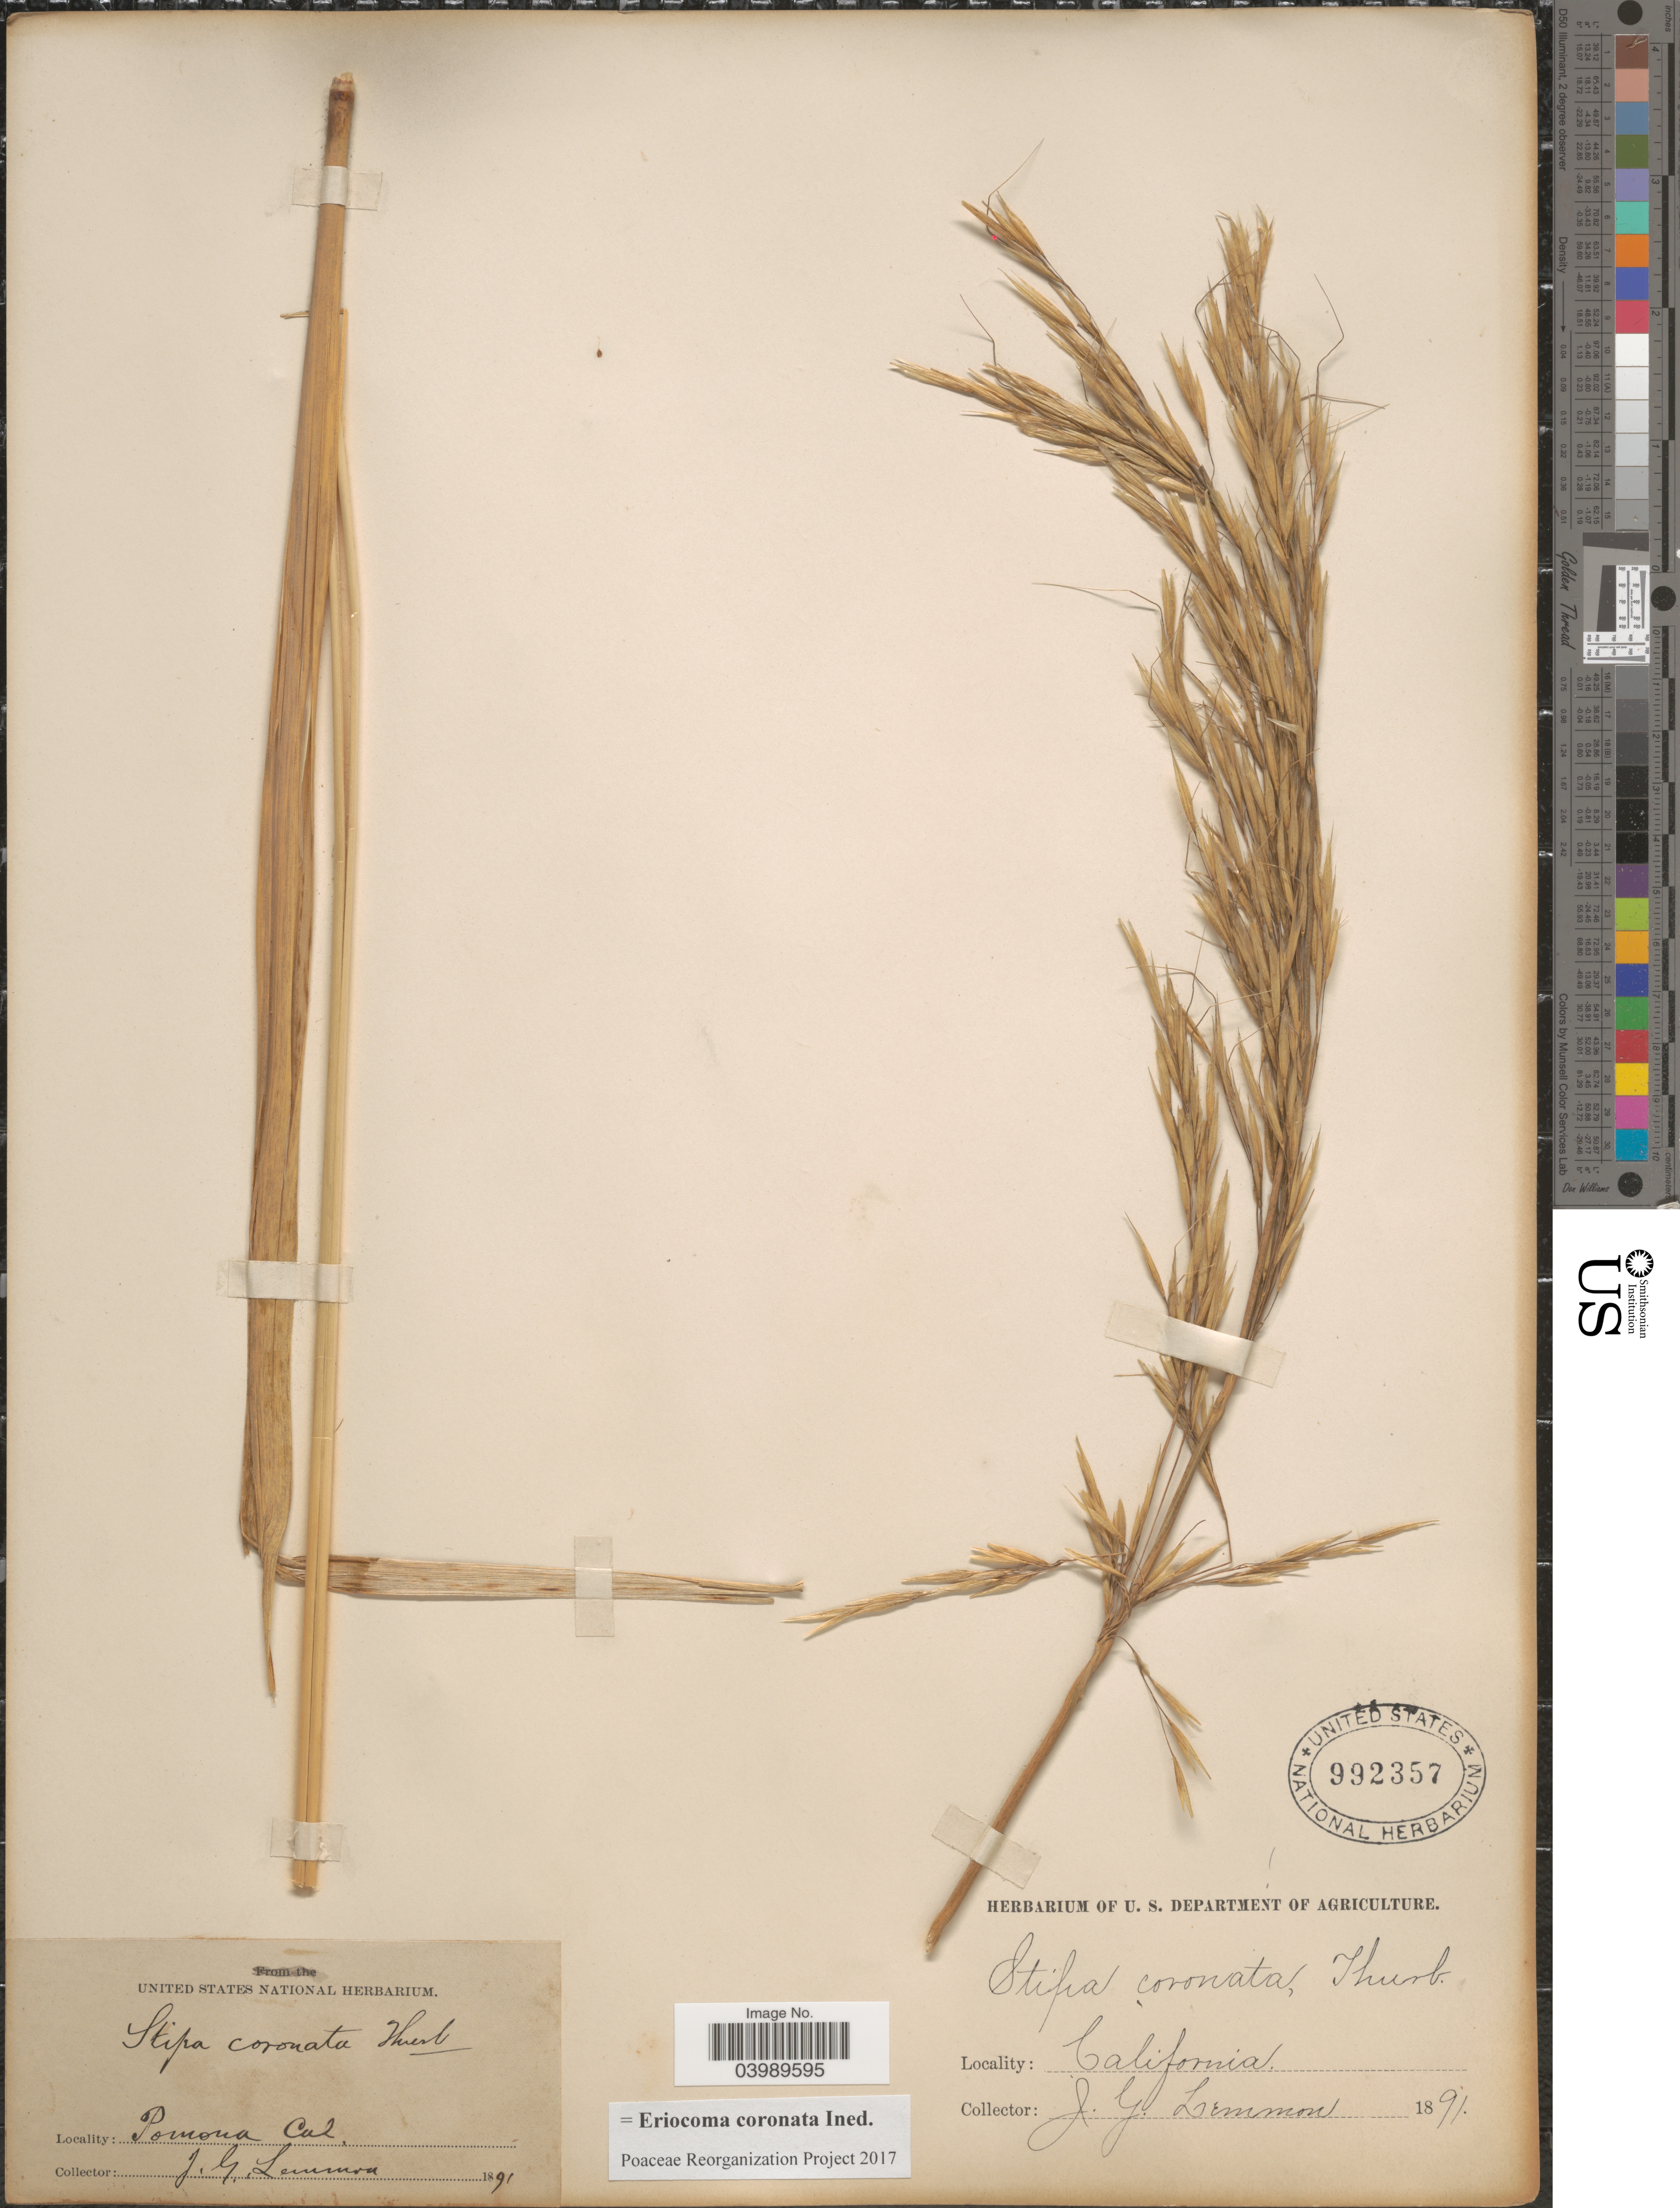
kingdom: Plantae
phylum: Tracheophyta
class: Liliopsida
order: Poales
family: Poaceae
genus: Eriocoma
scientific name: Eriocoma coronata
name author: (Thurb.) Romasch.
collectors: J. Lemmon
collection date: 1891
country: United States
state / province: California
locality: Pomona.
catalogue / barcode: US 992357